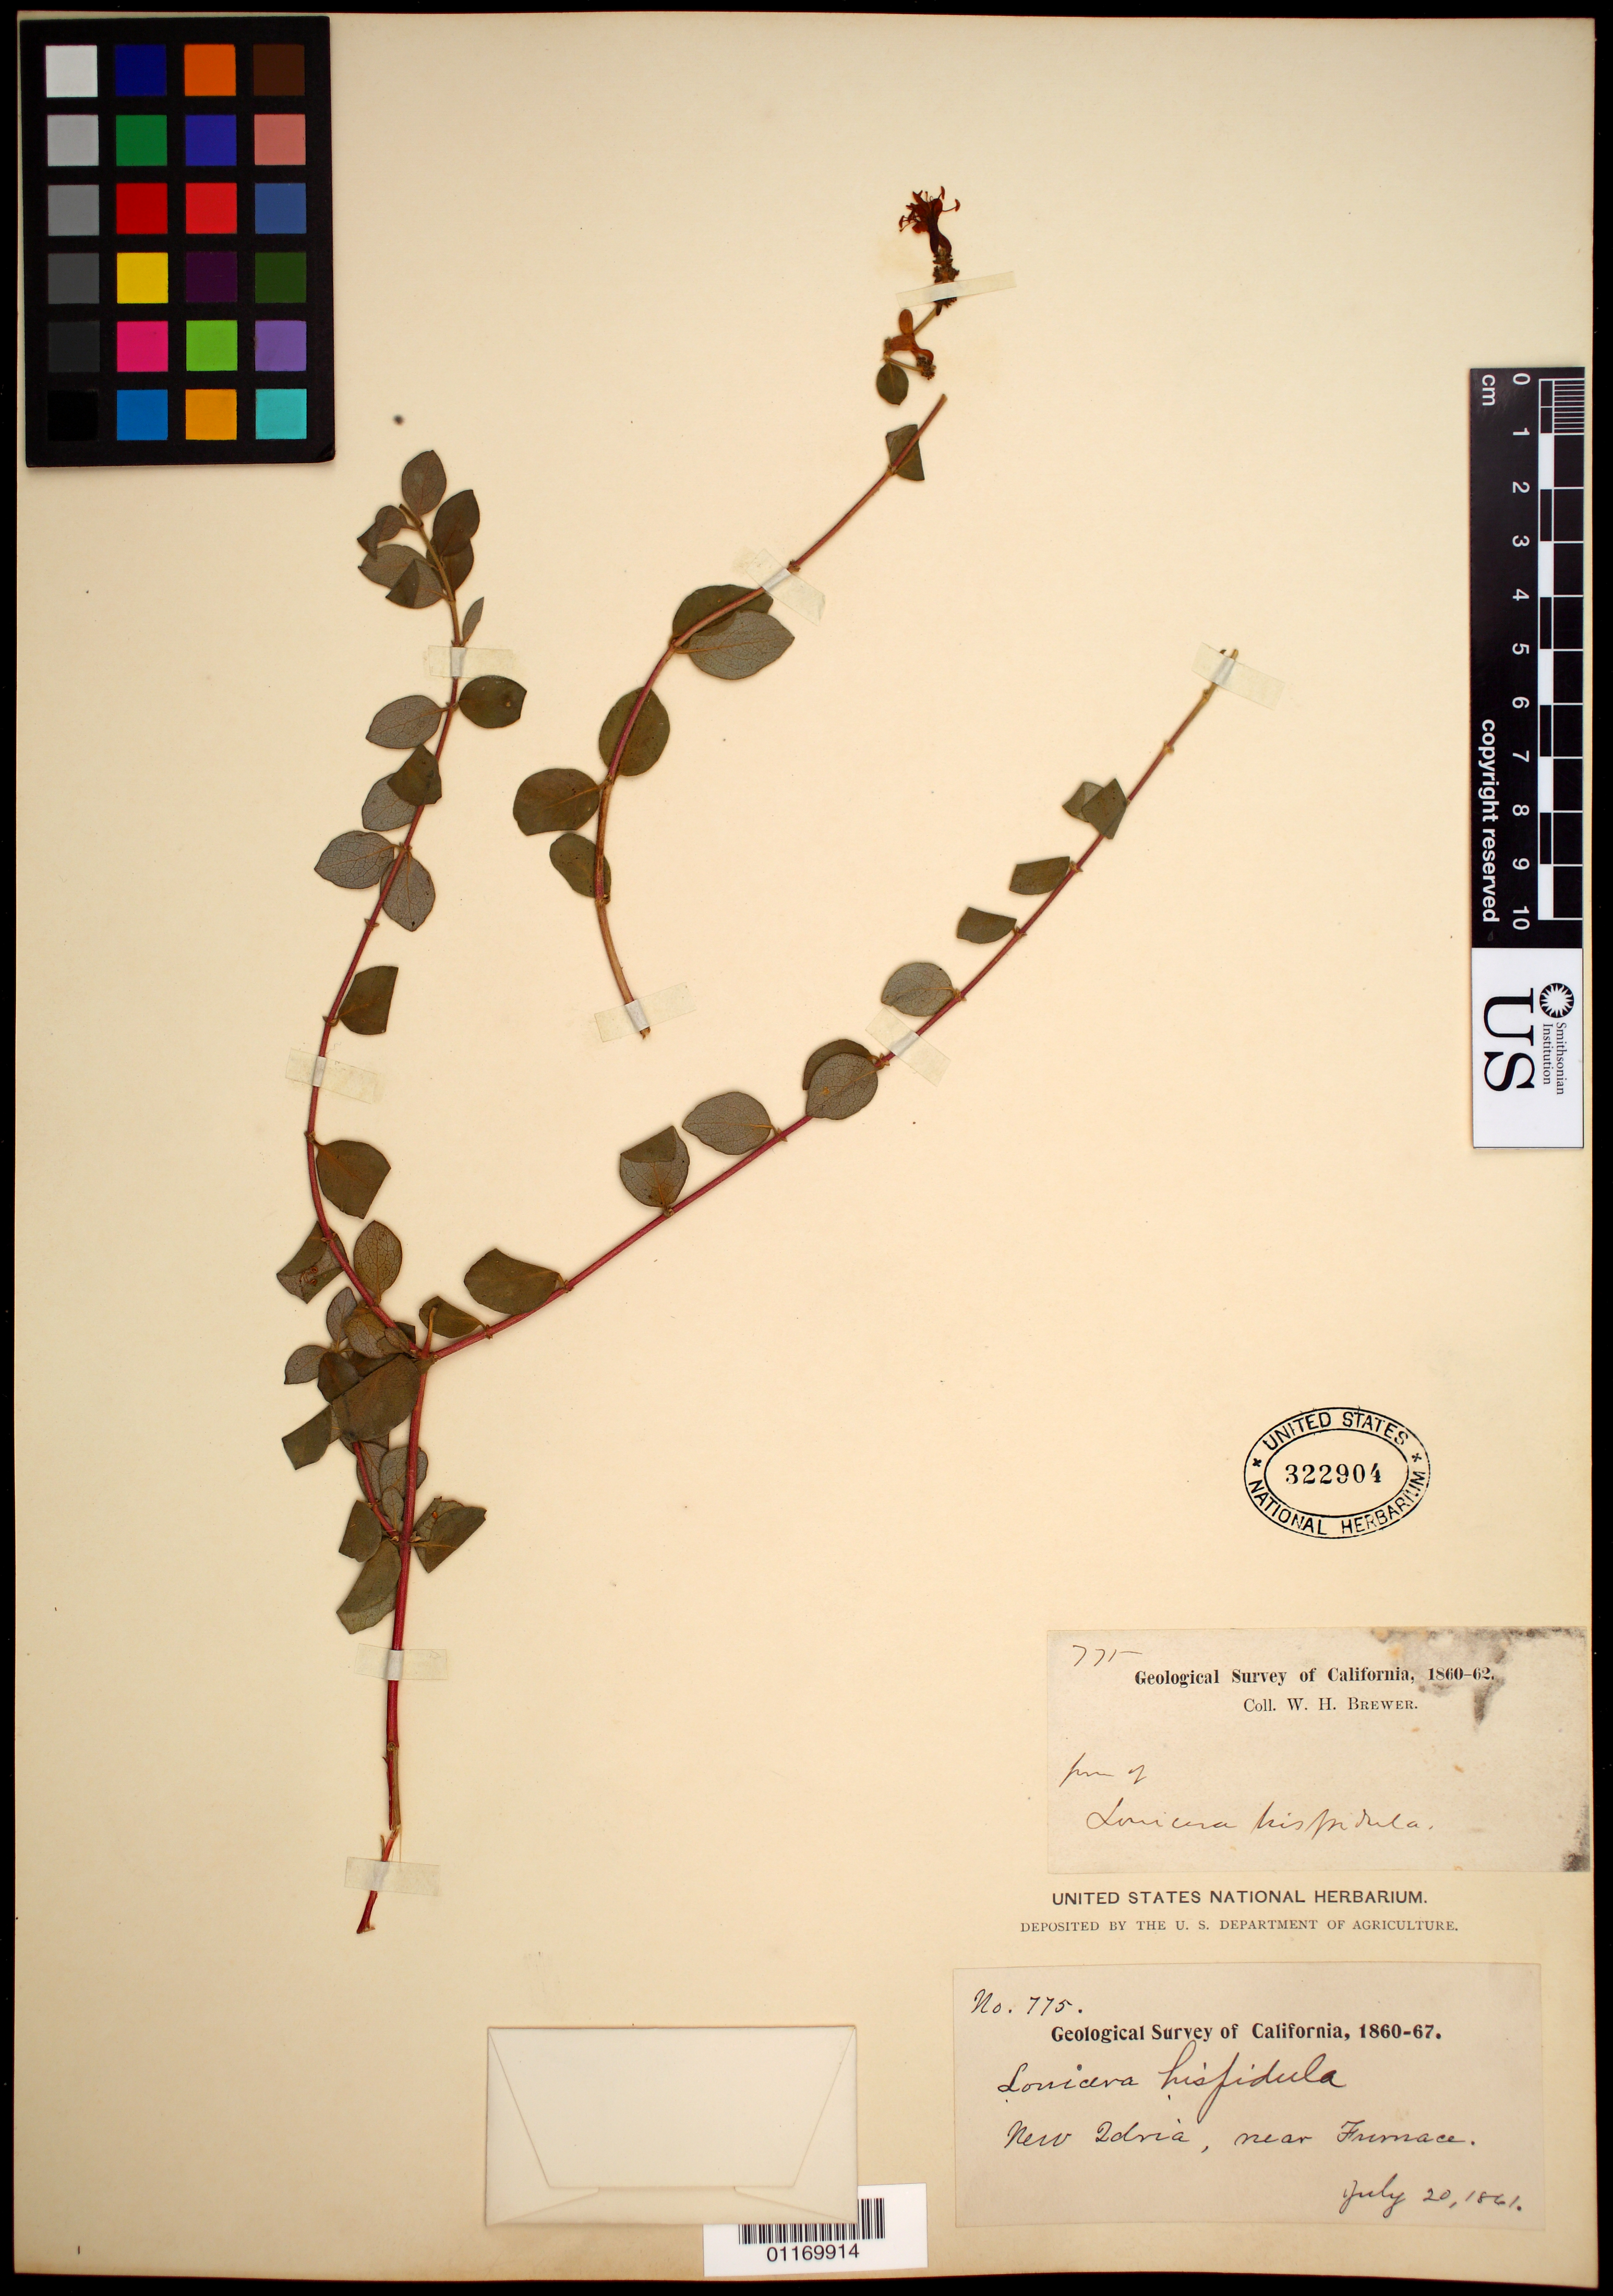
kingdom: Plantae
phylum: Tracheophyta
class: Magnoliopsida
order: Dipsacales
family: Caprifoliaceae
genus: Lonicera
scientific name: Lonicera hispidula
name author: Douglas ex Lindl.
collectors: W. H. Brewer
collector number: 775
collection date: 1861-07-20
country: United States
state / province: California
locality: New Idria, near Furnace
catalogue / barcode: US 322904